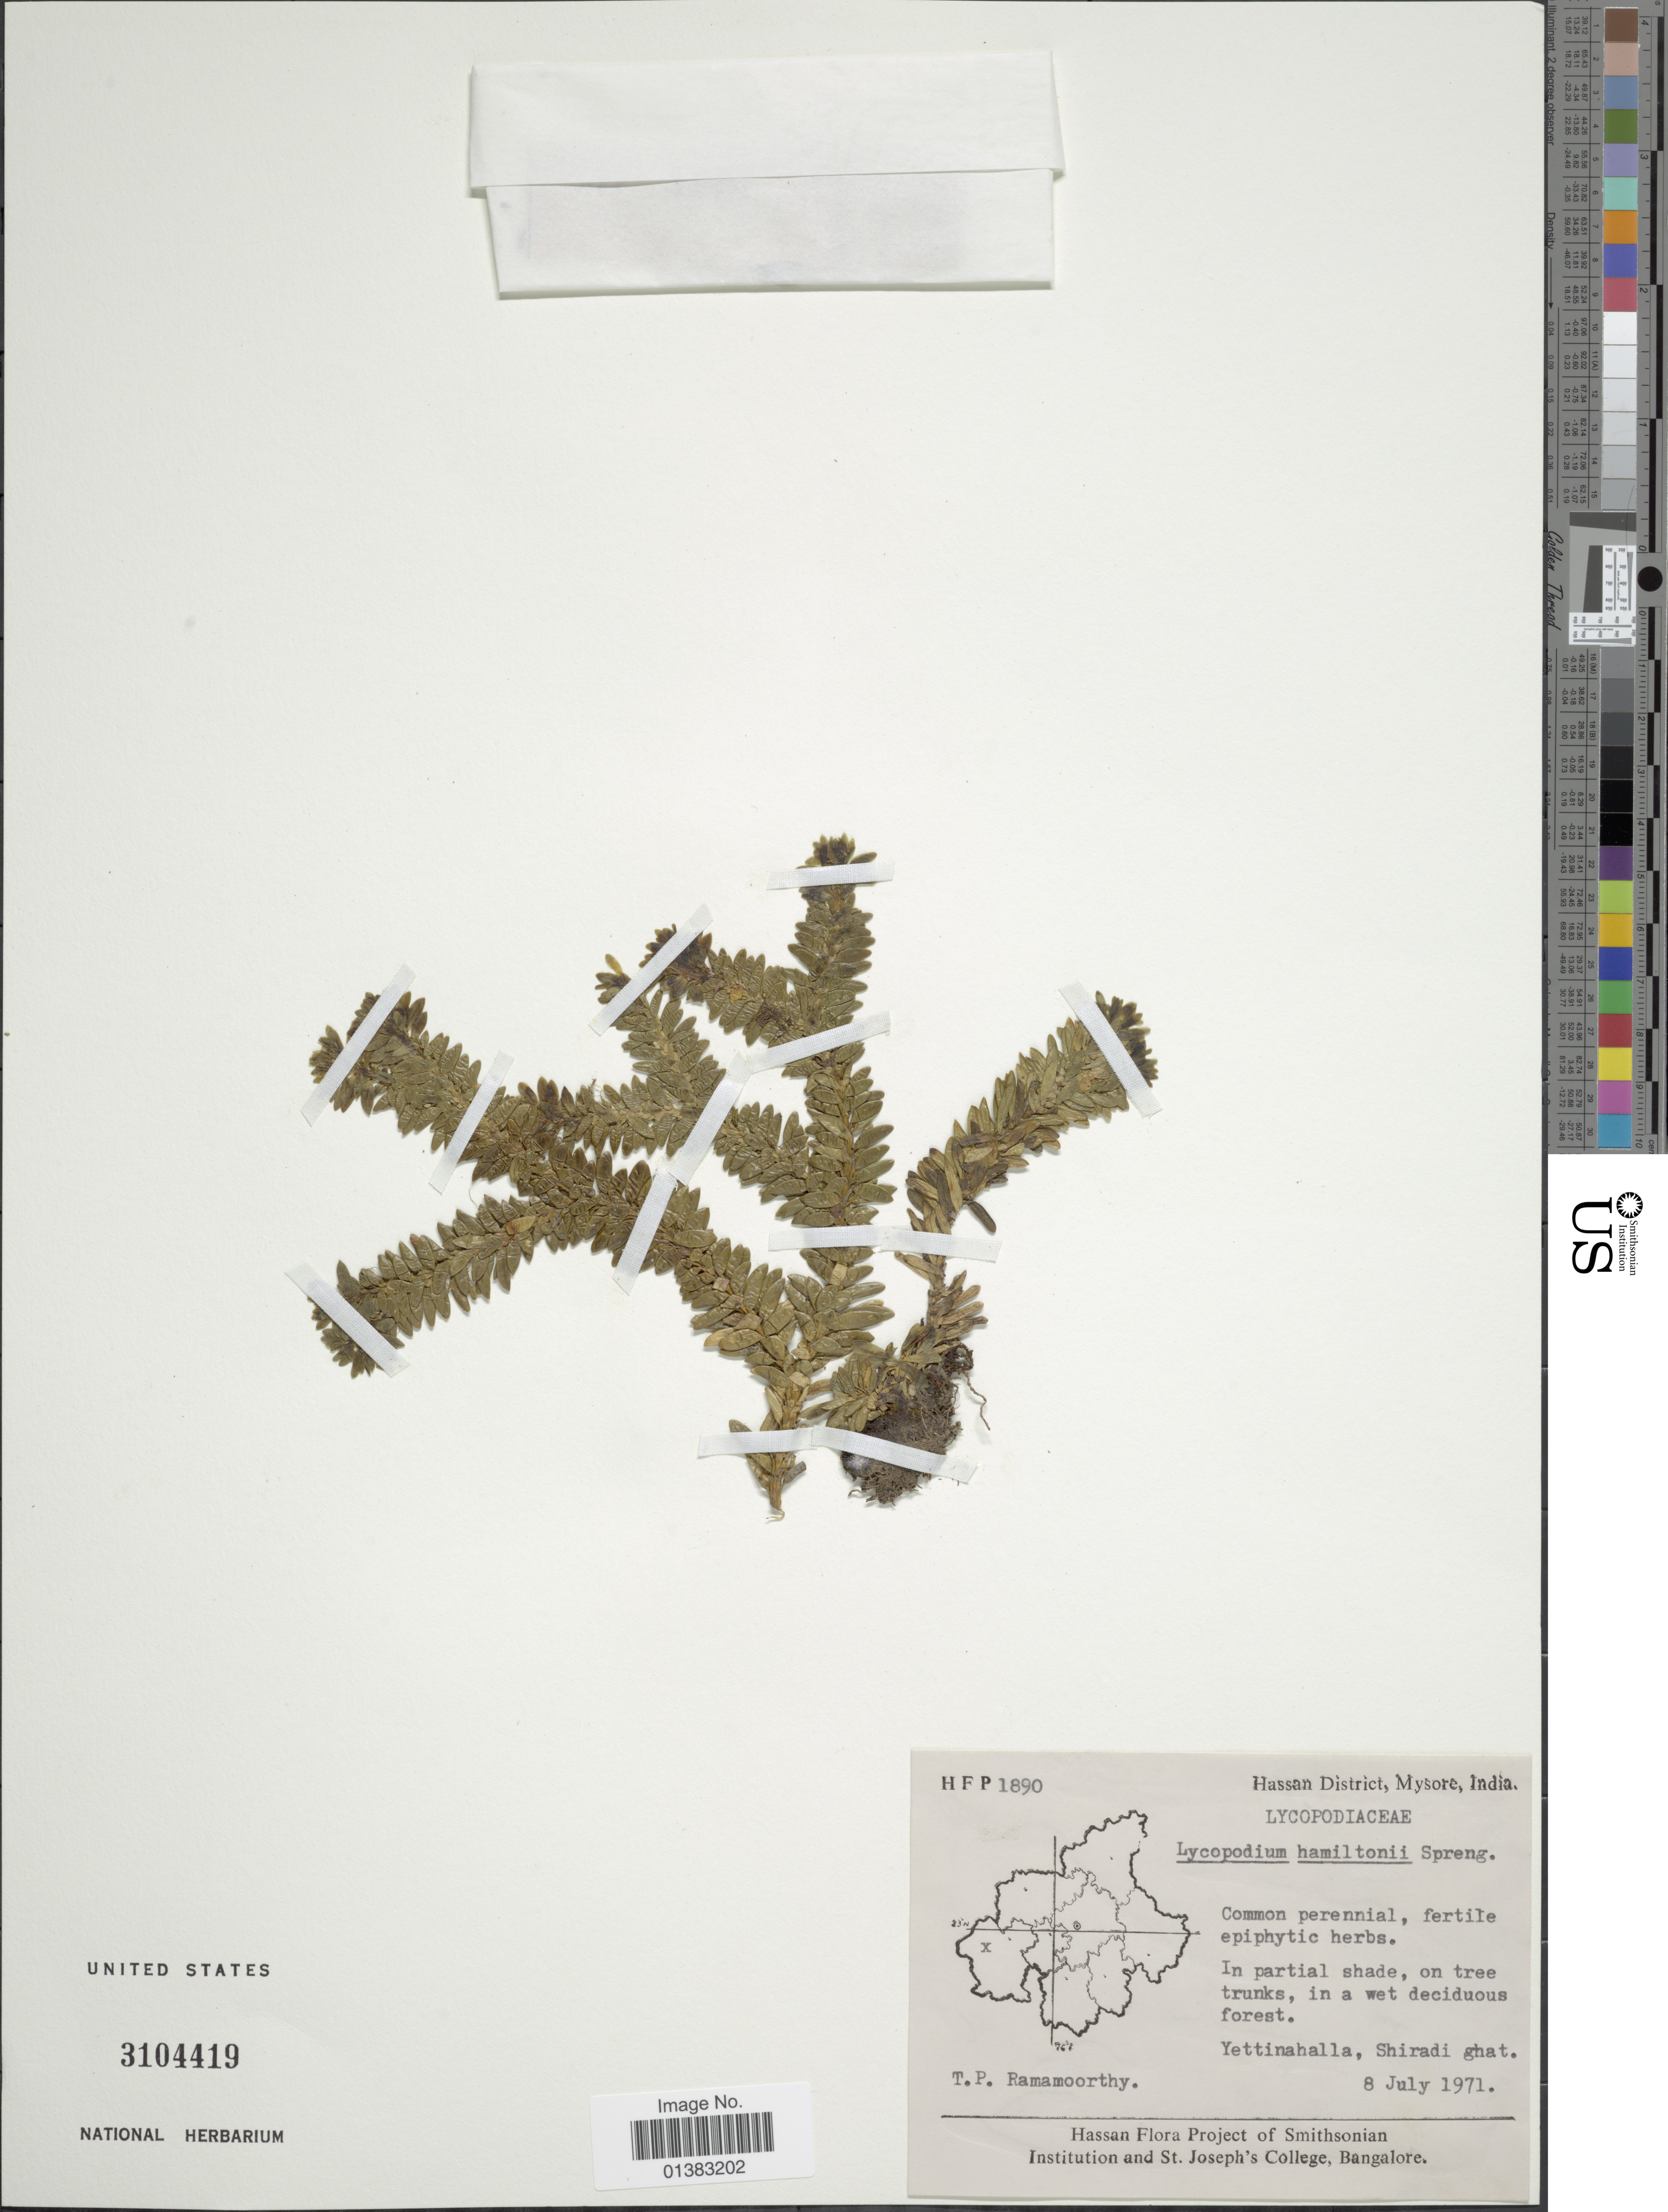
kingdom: Plantae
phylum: Tracheophyta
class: Lycopodiopsida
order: Lycopodiales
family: Lycopodiaceae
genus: Phlegmariurus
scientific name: Phlegmariurus hamiltonii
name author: (Spreng.) Á. Löve & D. Löve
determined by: Field, A. R.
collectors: T. P. Ramamoorthy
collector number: HFP 1890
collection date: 1971-07-08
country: India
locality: Hassan District, Mysore, Yettinahalla, Shiradai ghat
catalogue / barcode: US 3104419